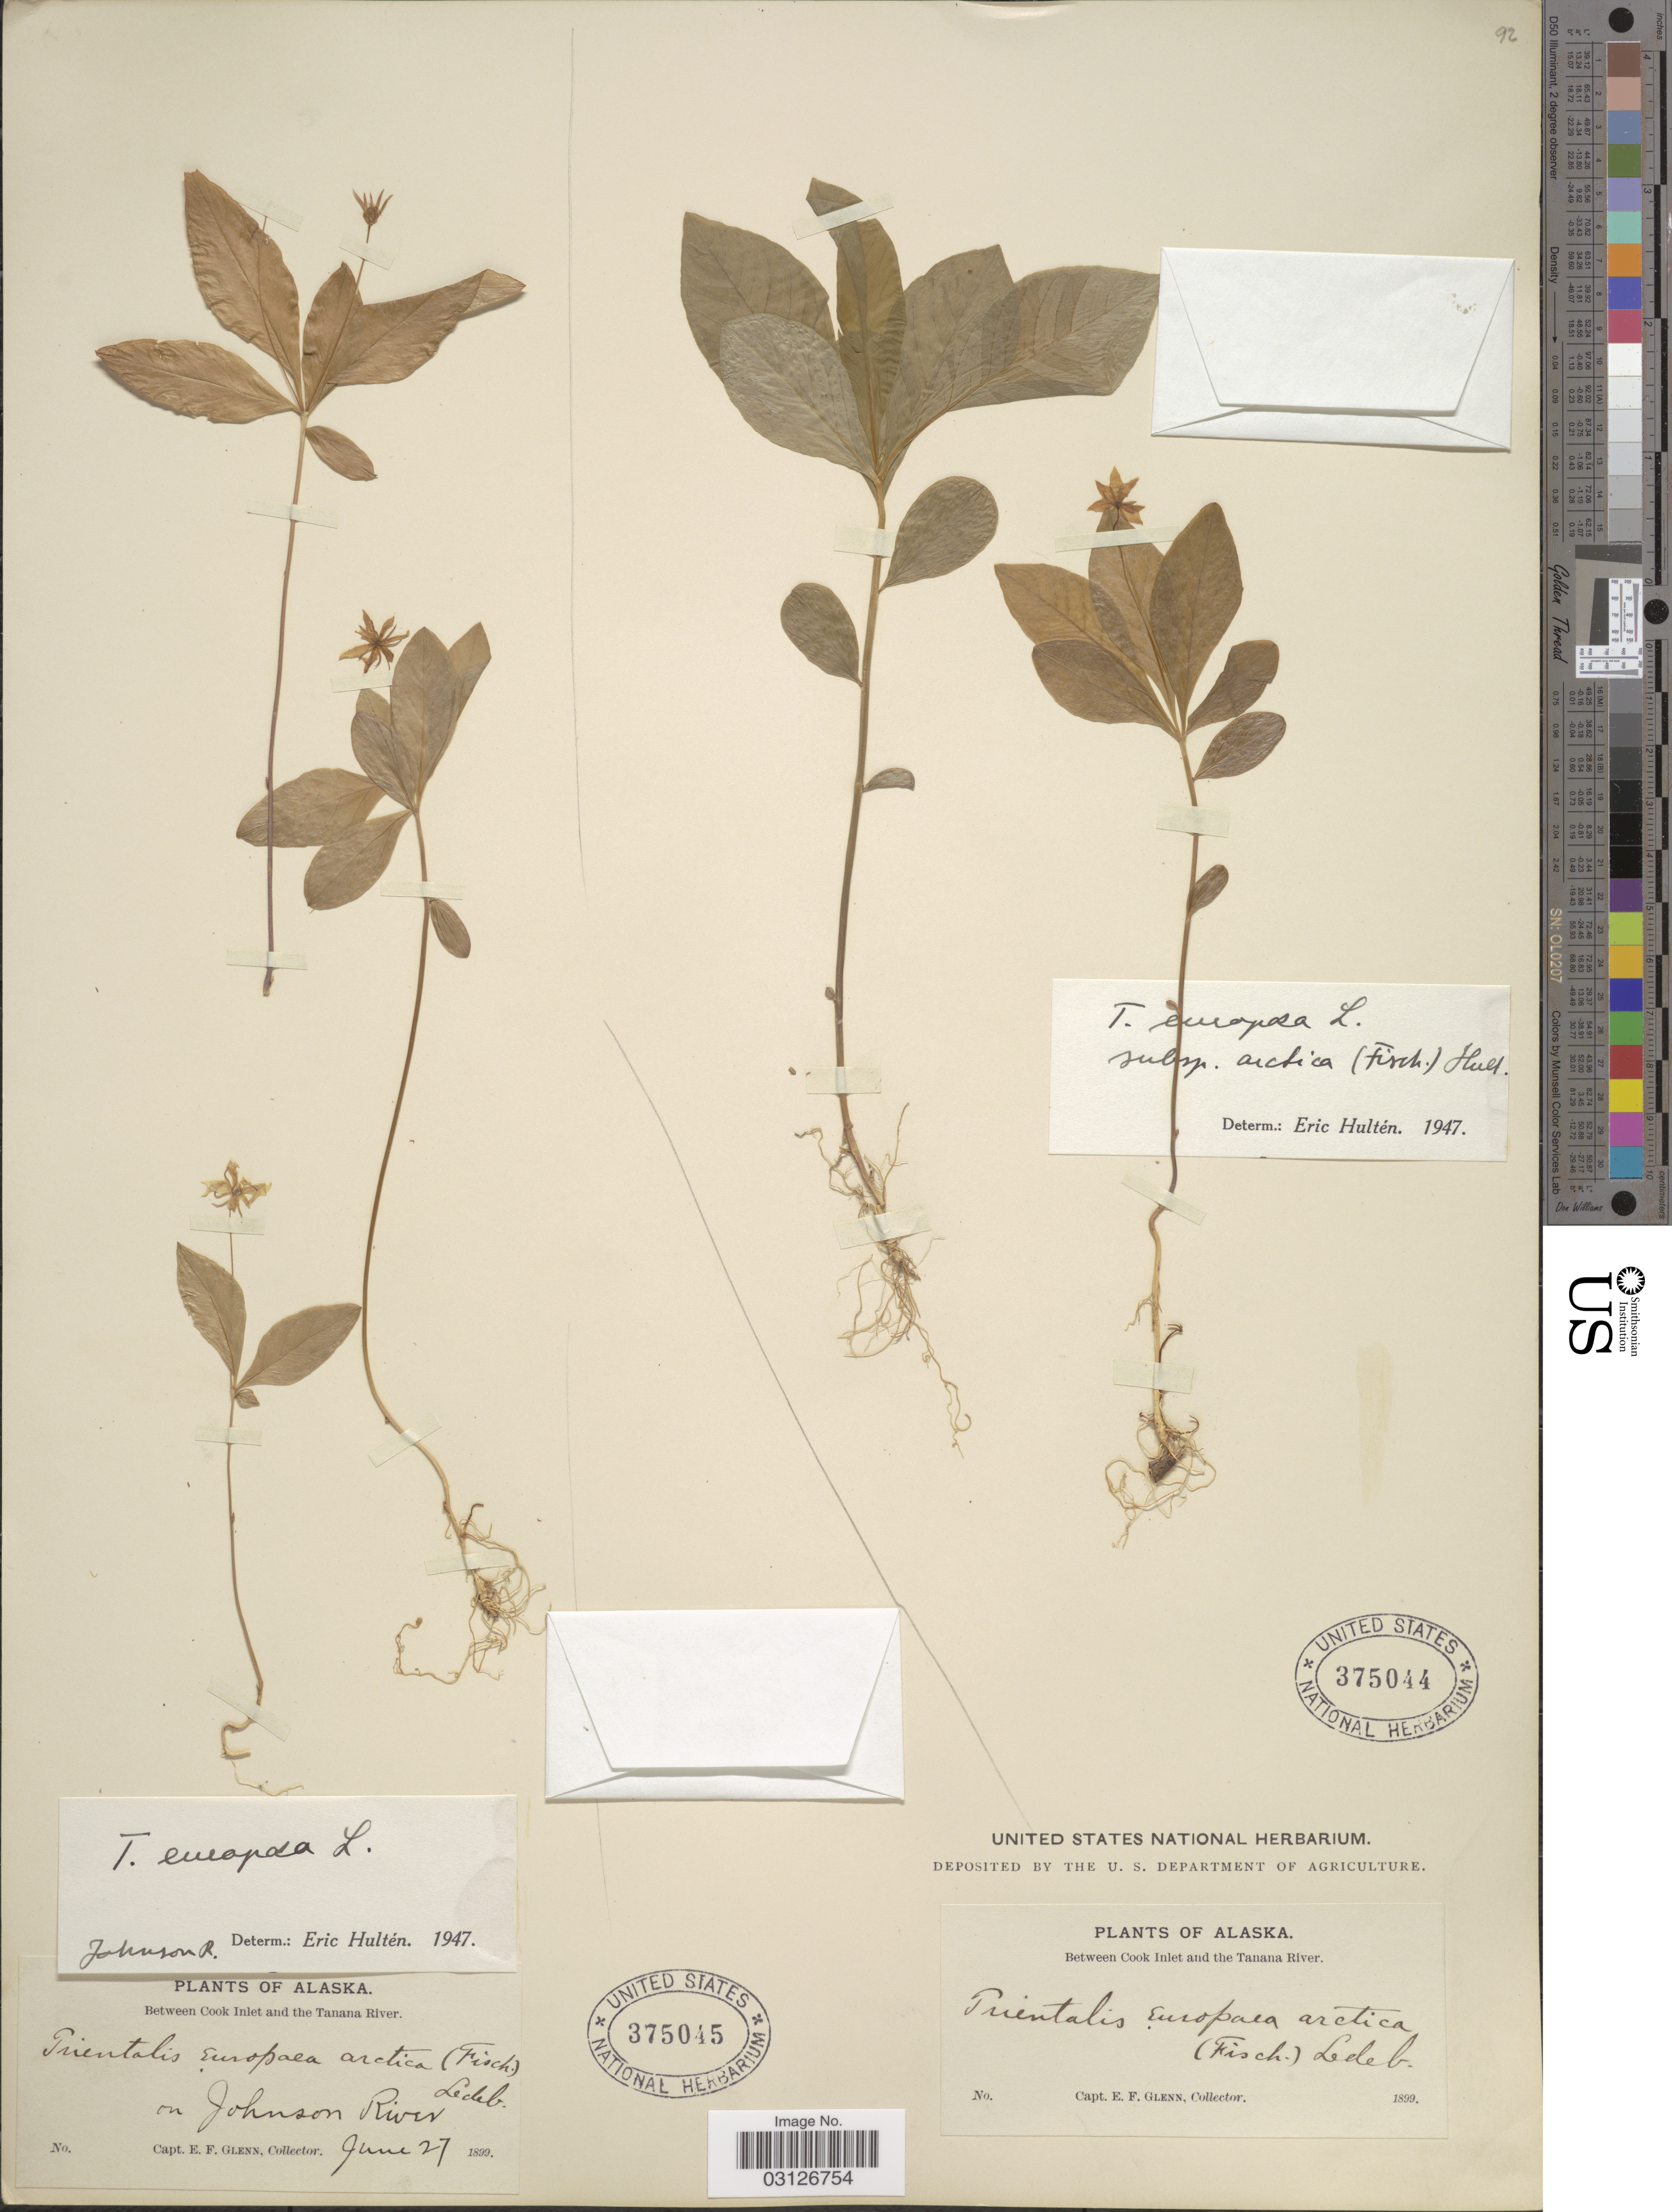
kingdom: Plantae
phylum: Tracheophyta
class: Magnoliopsida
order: Ericales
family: Primulaceae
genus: Trientalis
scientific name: Trientalis europaea subsp. arctica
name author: (Fisch. ex Hook.) Hultén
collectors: E. Glenn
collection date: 1899-06-27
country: United States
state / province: Alaska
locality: Between Cook Inlet and the Tanana River. On Johnson River.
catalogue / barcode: US 375045-2